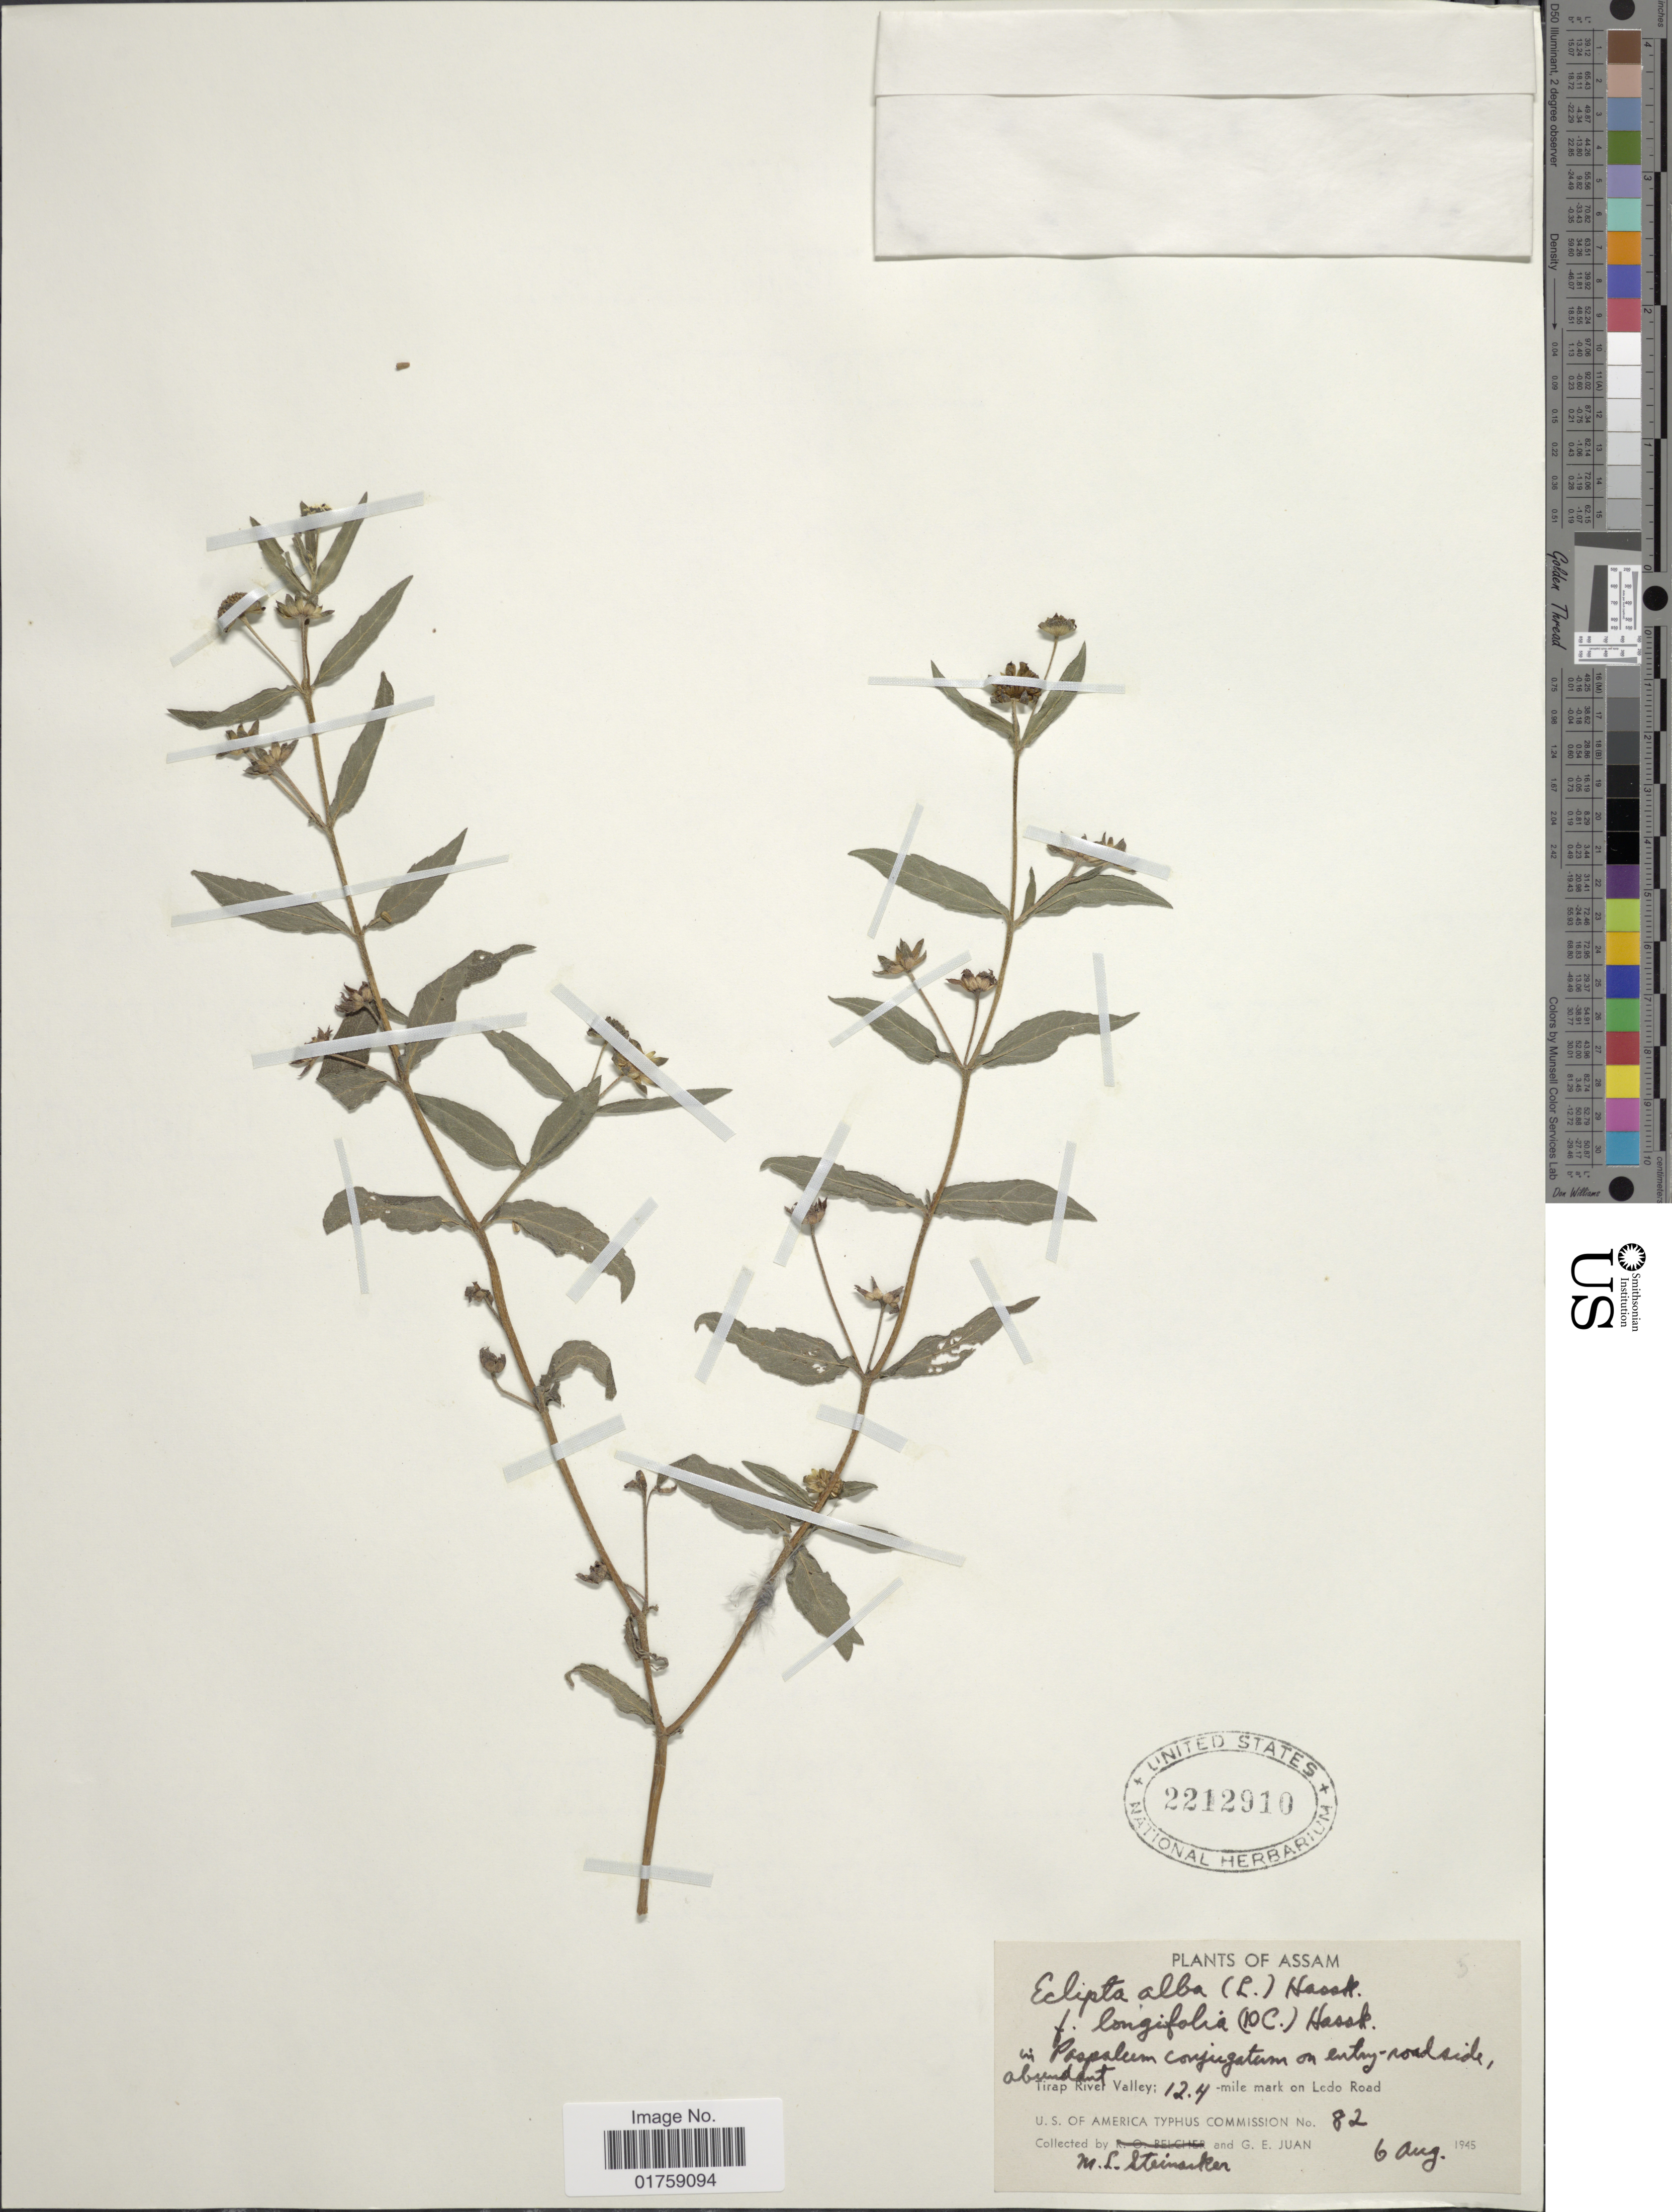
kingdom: Plantae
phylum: Tracheophyta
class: Magnoliopsida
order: Asterales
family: Asteraceae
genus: Eclipta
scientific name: Eclipta prostrata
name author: (L.) L.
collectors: M. Steinacker & G. Juan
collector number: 82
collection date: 1945-08-06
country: India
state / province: Assam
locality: Assam. Tirap River Valley; 12.4 mile mark on Ledo Road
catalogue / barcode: US 2212910